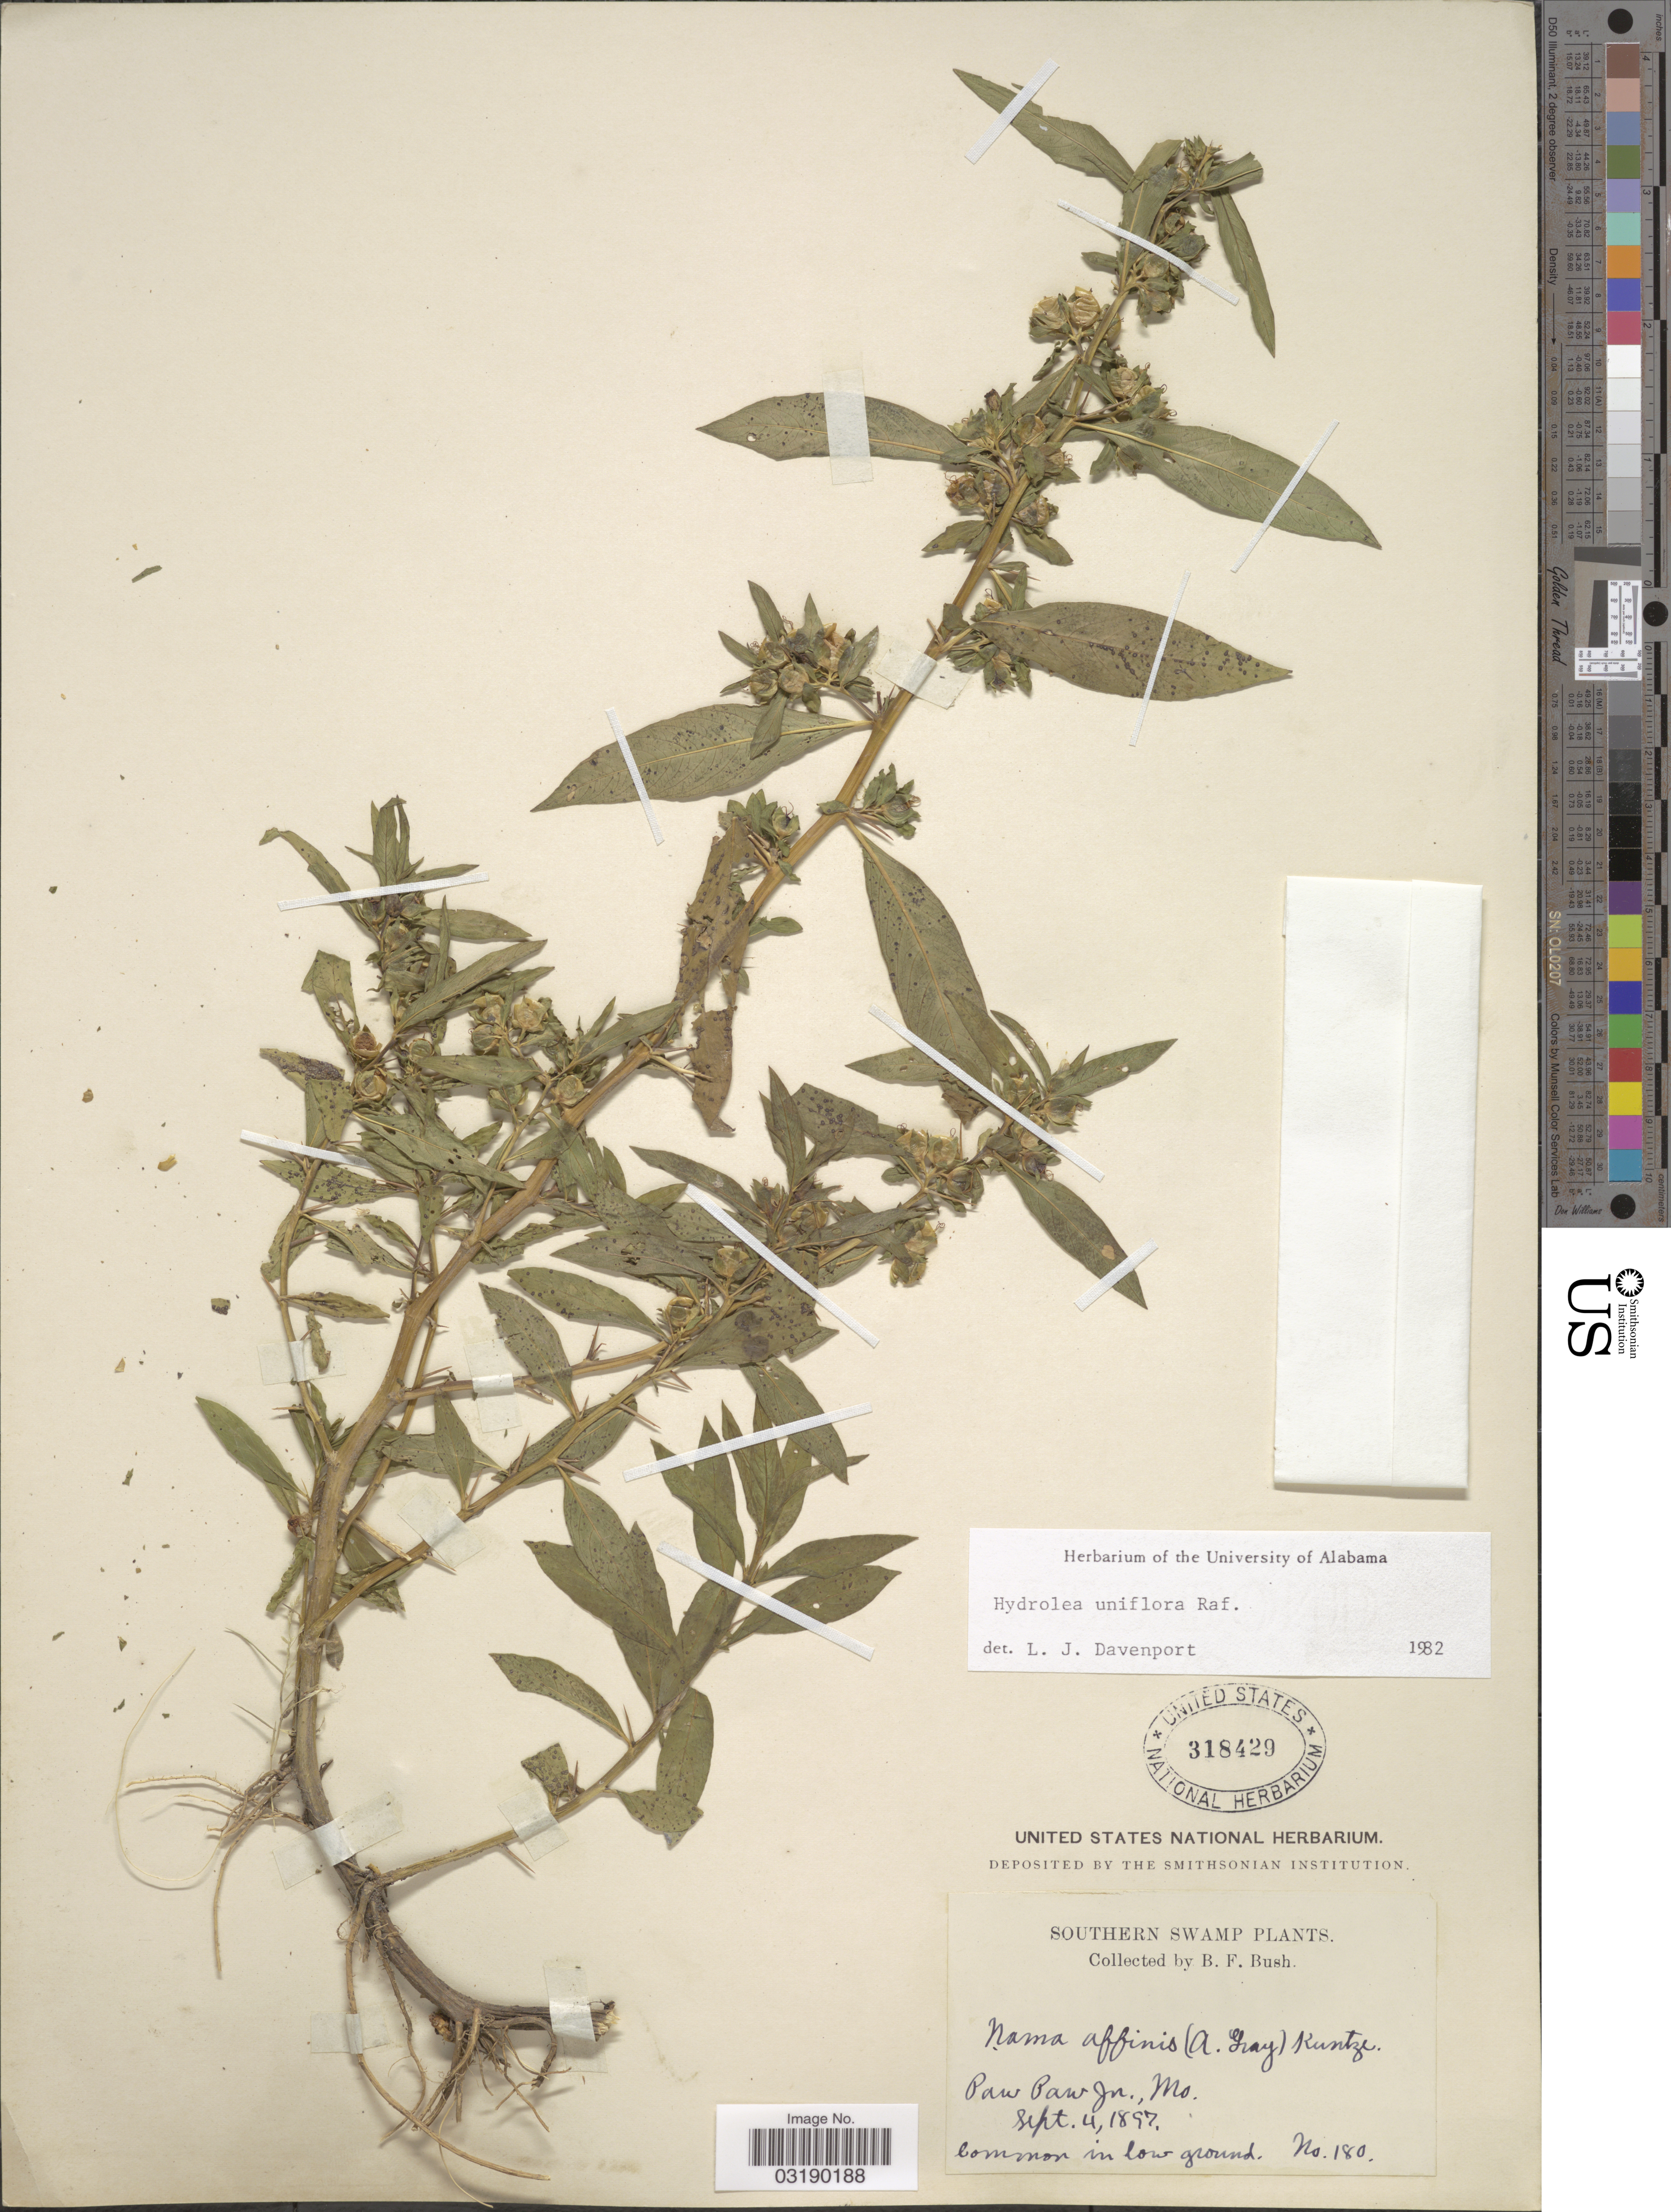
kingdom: Plantae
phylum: Tracheophyta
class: Magnoliopsida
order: Solanales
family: Hydroleaceae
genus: Hydrolea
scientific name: Hydrolea uniflora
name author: Raf.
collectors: B. F. Bush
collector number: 180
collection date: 1897-09-04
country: United States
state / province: Missouri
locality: Southern Swamp Plants. Paw Paw Jn. Common in low ground.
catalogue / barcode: US 318429